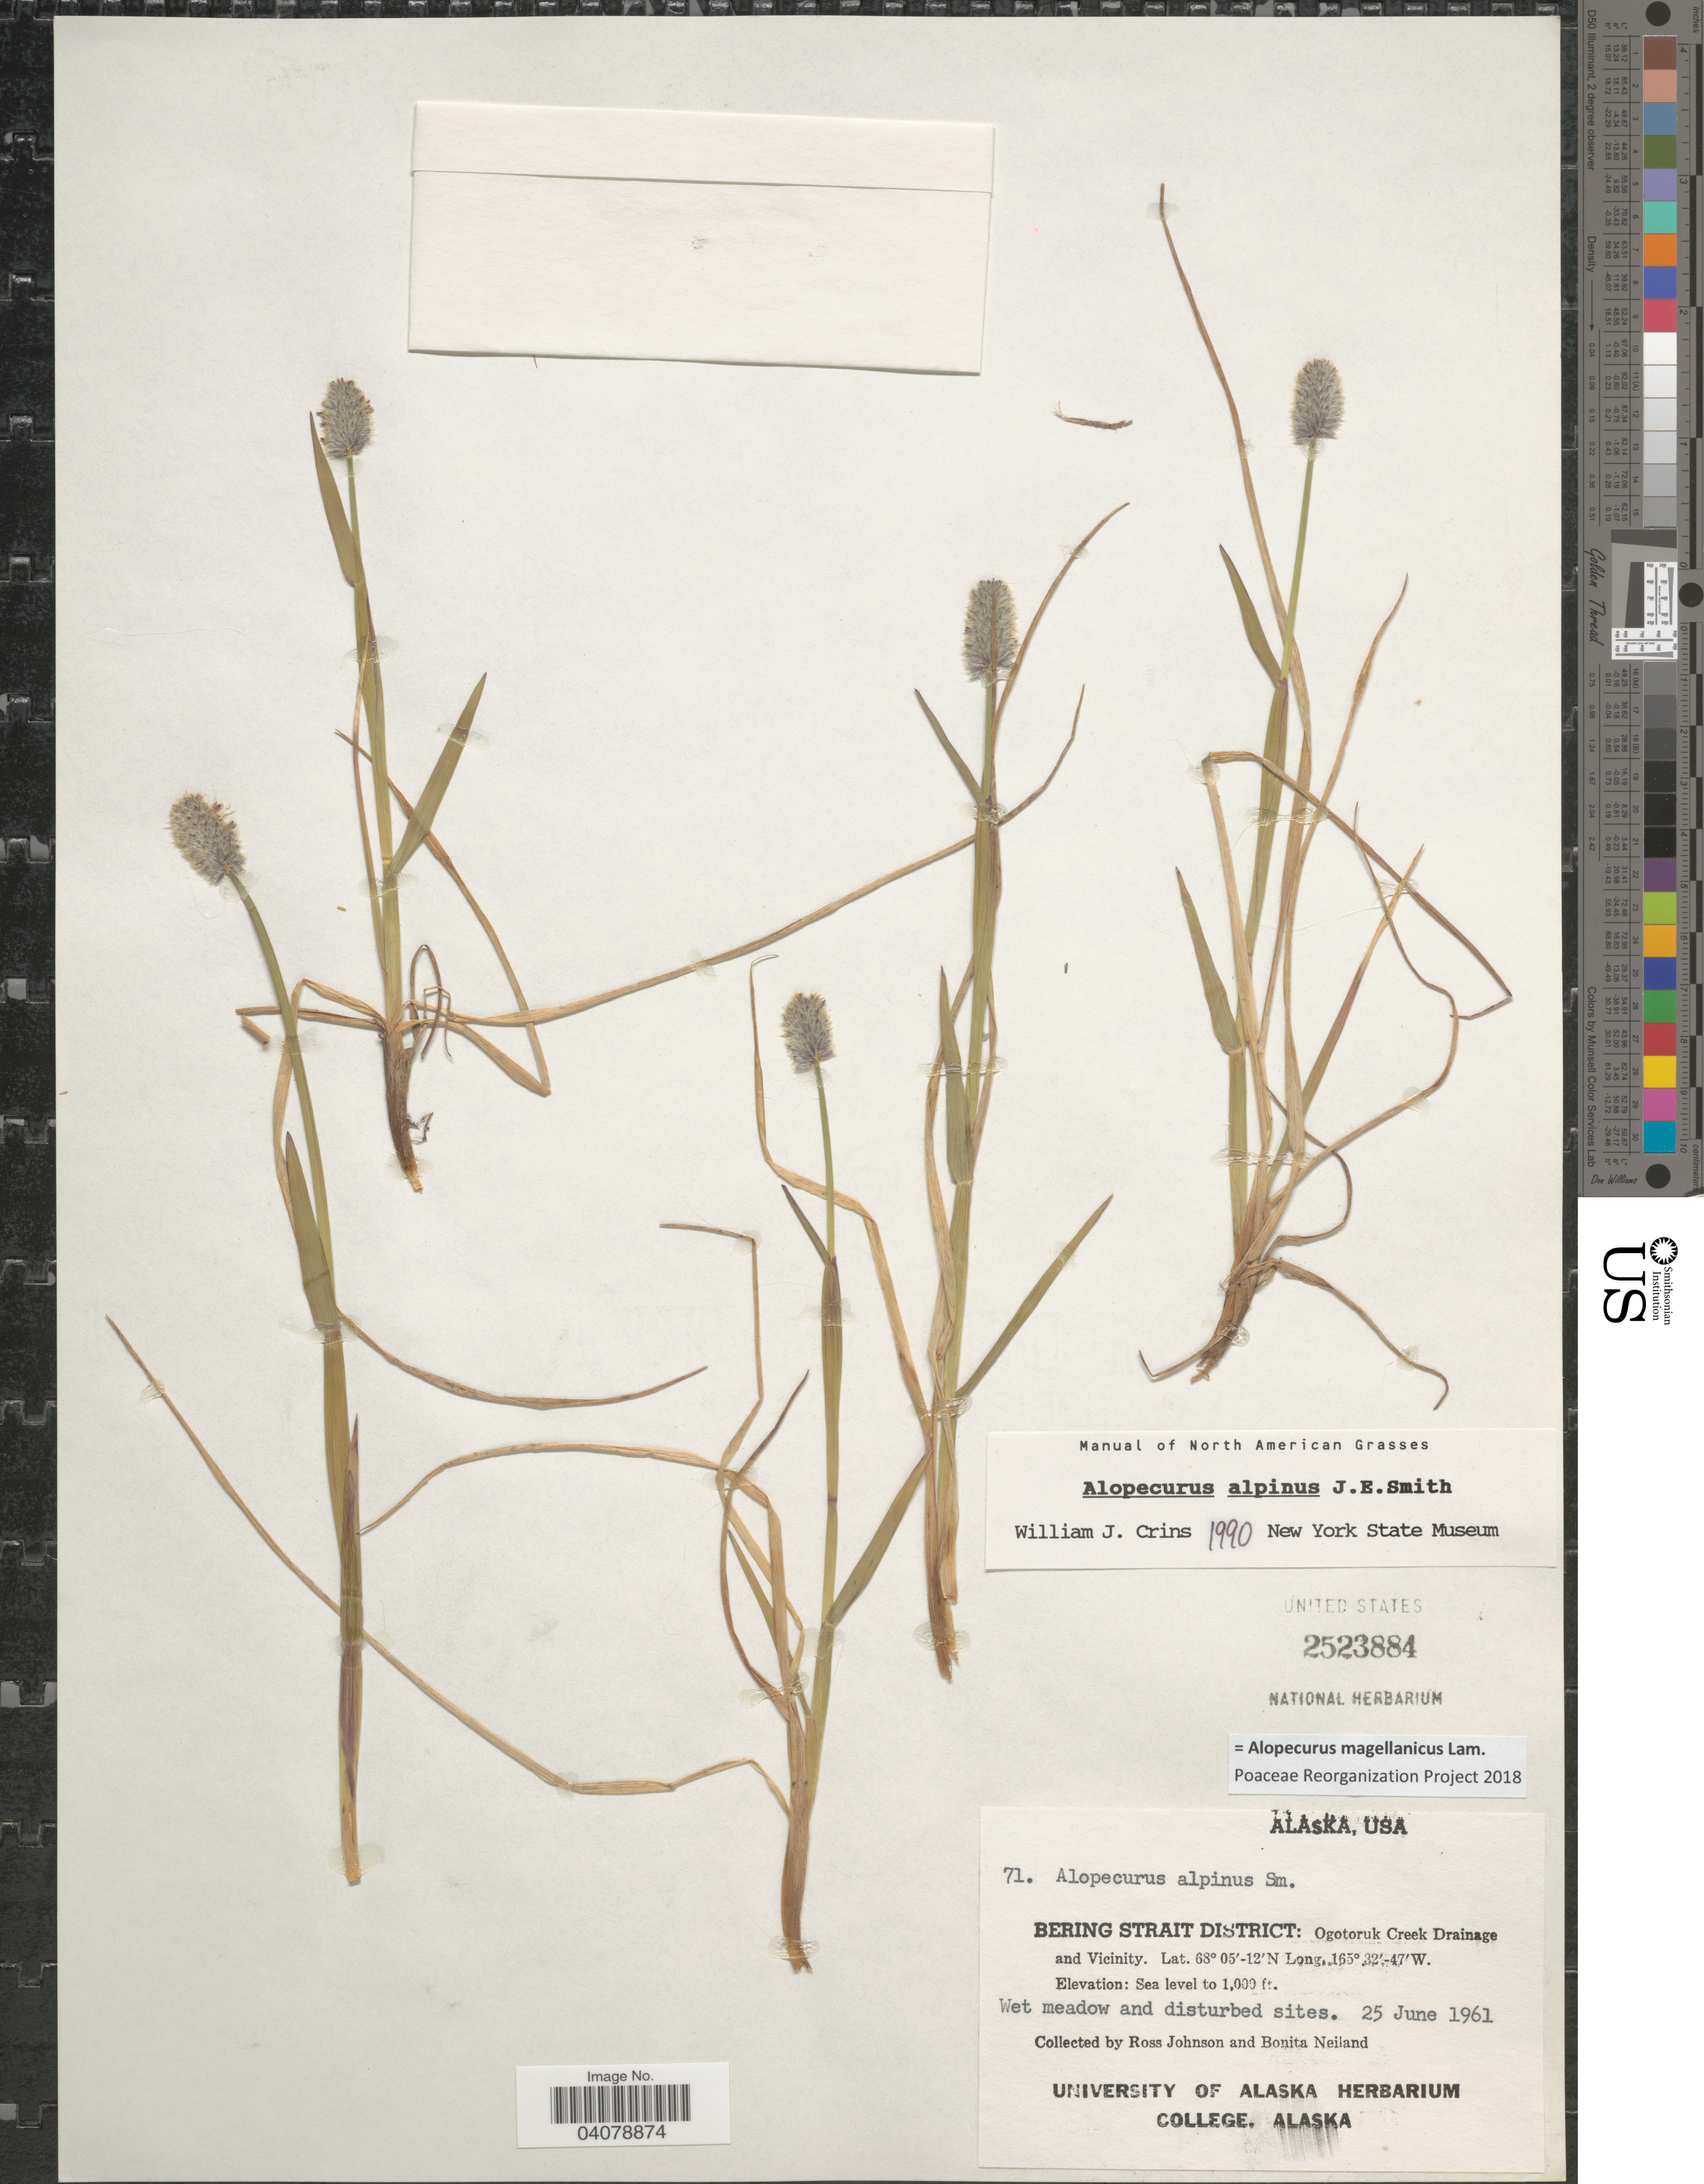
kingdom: Plantae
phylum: Tracheophyta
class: Liliopsida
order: Poales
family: Poaceae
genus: Alopecurus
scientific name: Alopecurus magellanicus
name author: Lam.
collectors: R. Johnson & B. Neiland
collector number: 71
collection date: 1961-06-25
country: United States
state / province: Alaska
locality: Bering Strait District: Ogotoruk Creek Drainage and Vicinity.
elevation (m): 0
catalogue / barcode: US 2523884